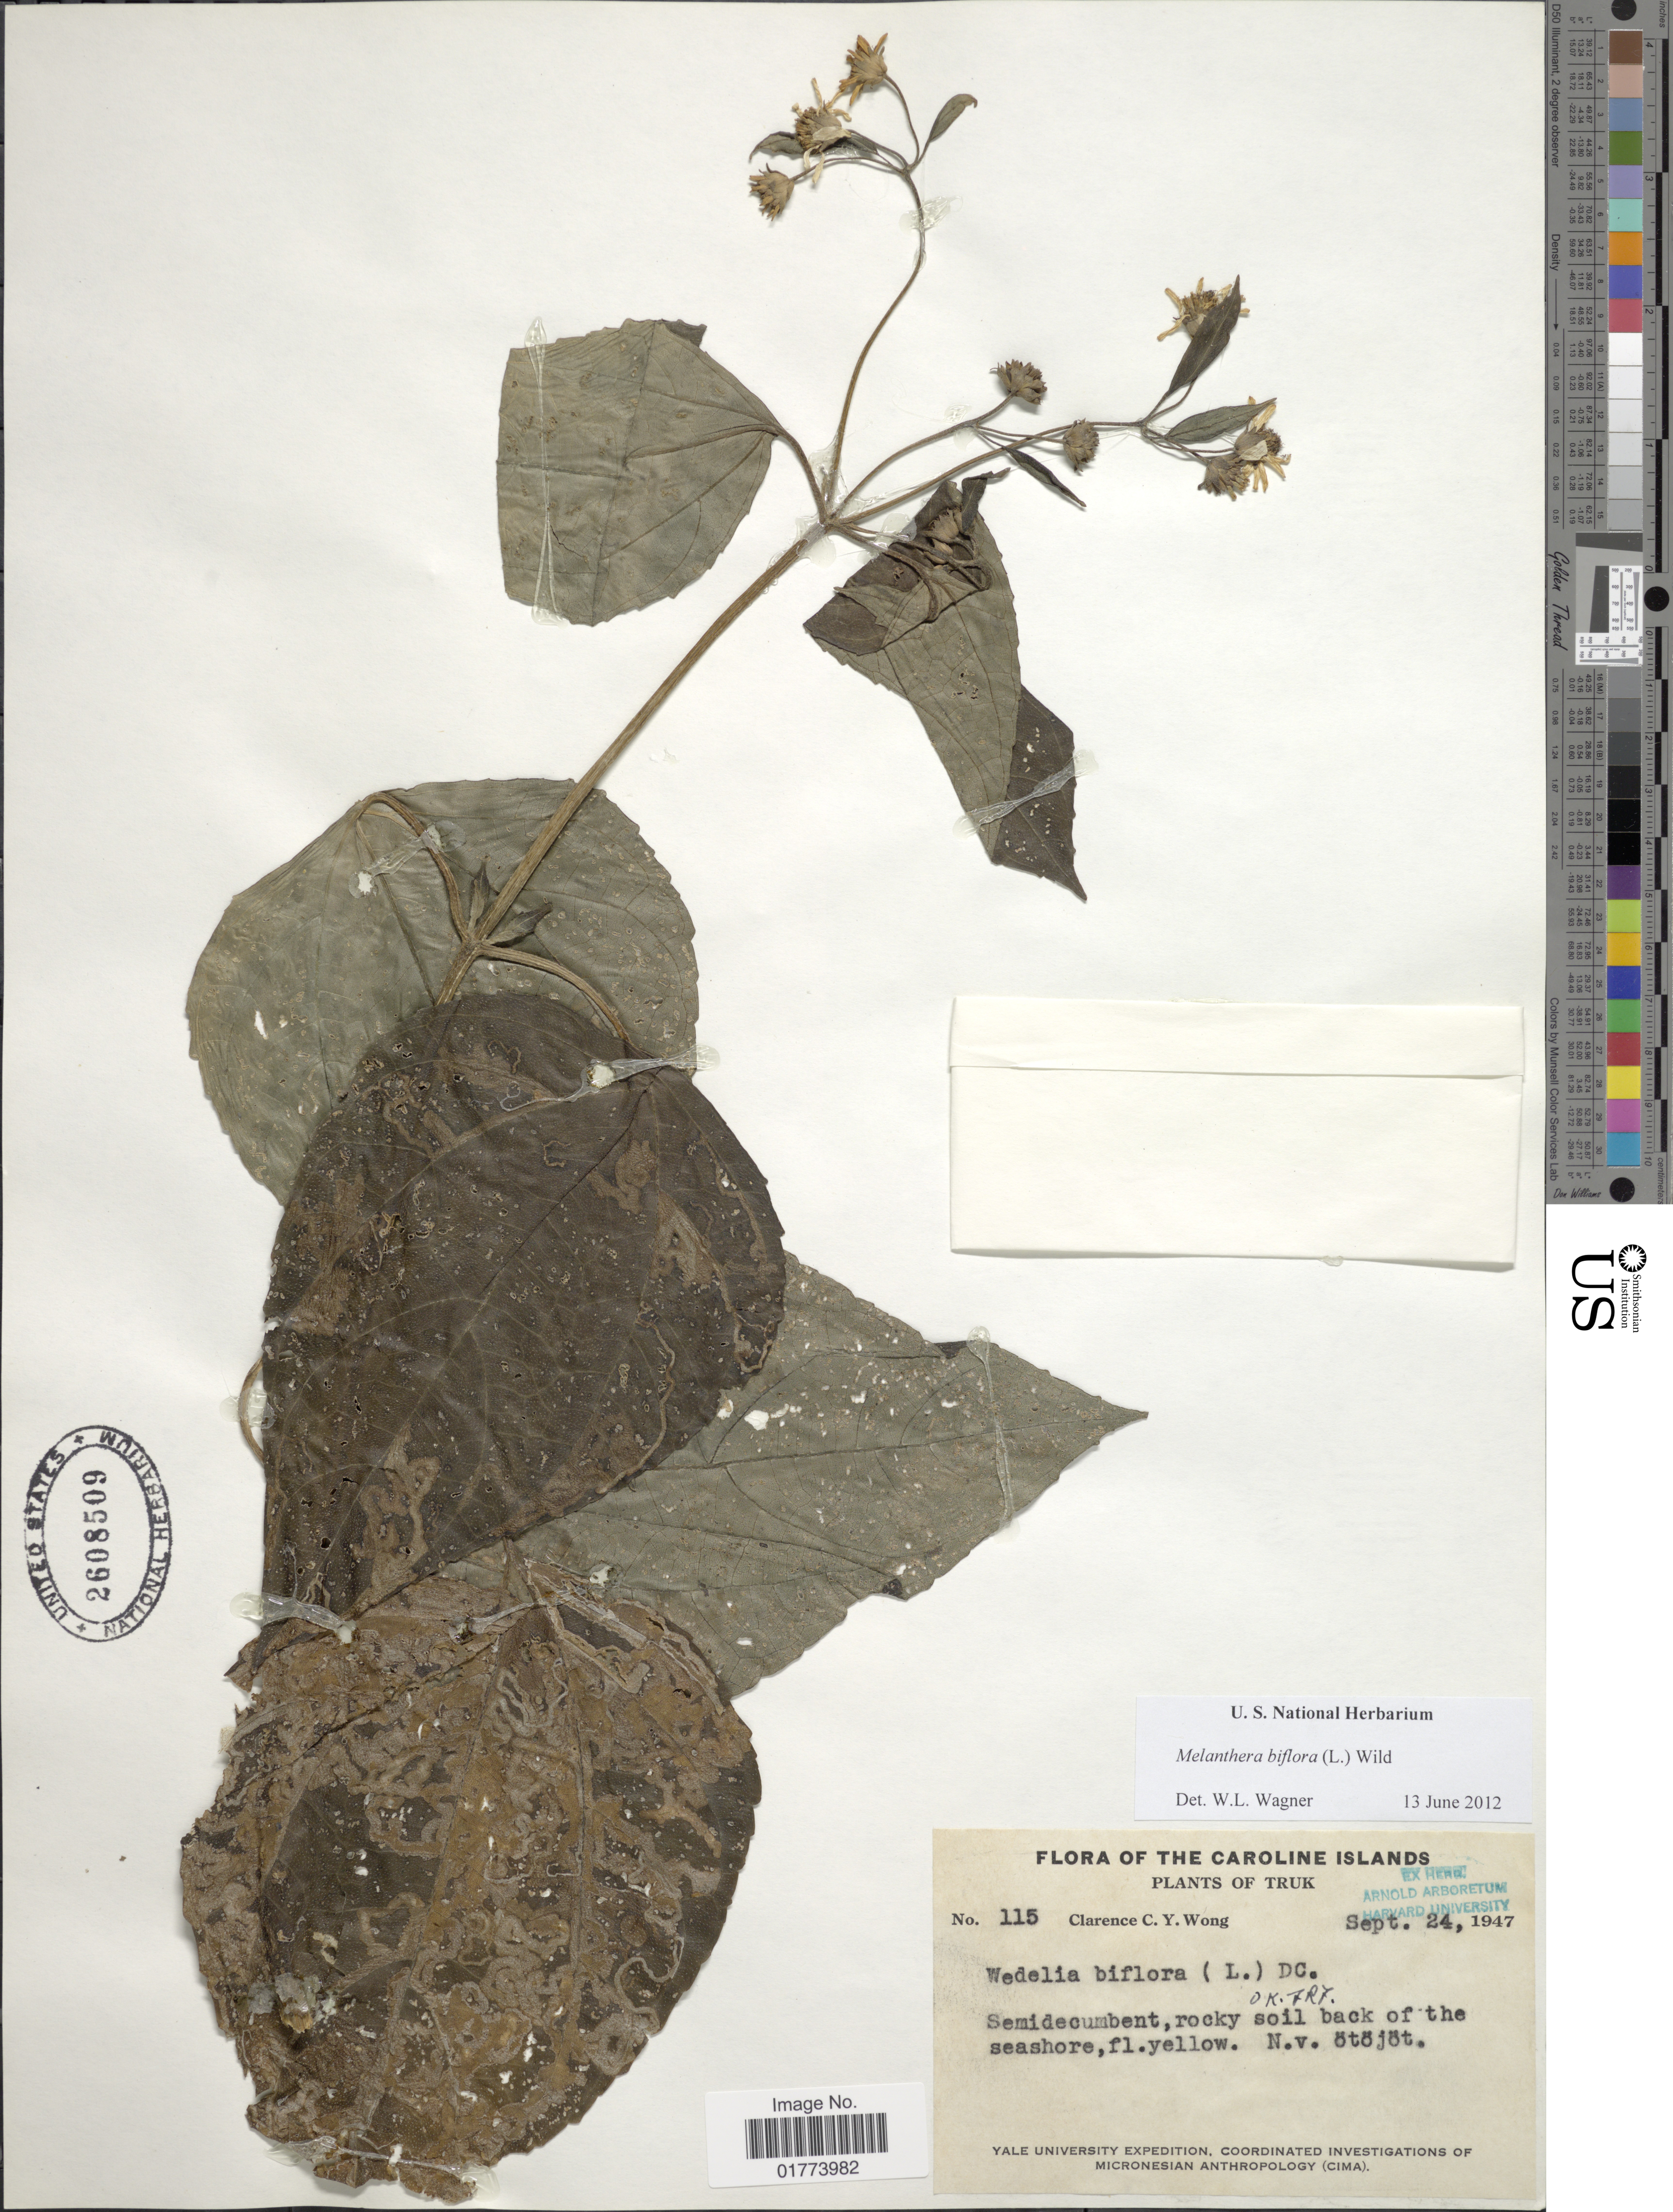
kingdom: Plantae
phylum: Tracheophyta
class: Magnoliopsida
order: Asterales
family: Asteraceae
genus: Wollastonia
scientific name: Wollastonia biflora var. biflora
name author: (L.) DC.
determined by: Wagner, W. L., (BOT), Smithsonian Institution - National Museum of Natural History (UNITED STATES)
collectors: C. Y. C. Wong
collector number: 115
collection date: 1947-09-24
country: Micronesia, Federated States of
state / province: Truk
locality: Caroline Islands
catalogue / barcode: US 2608509